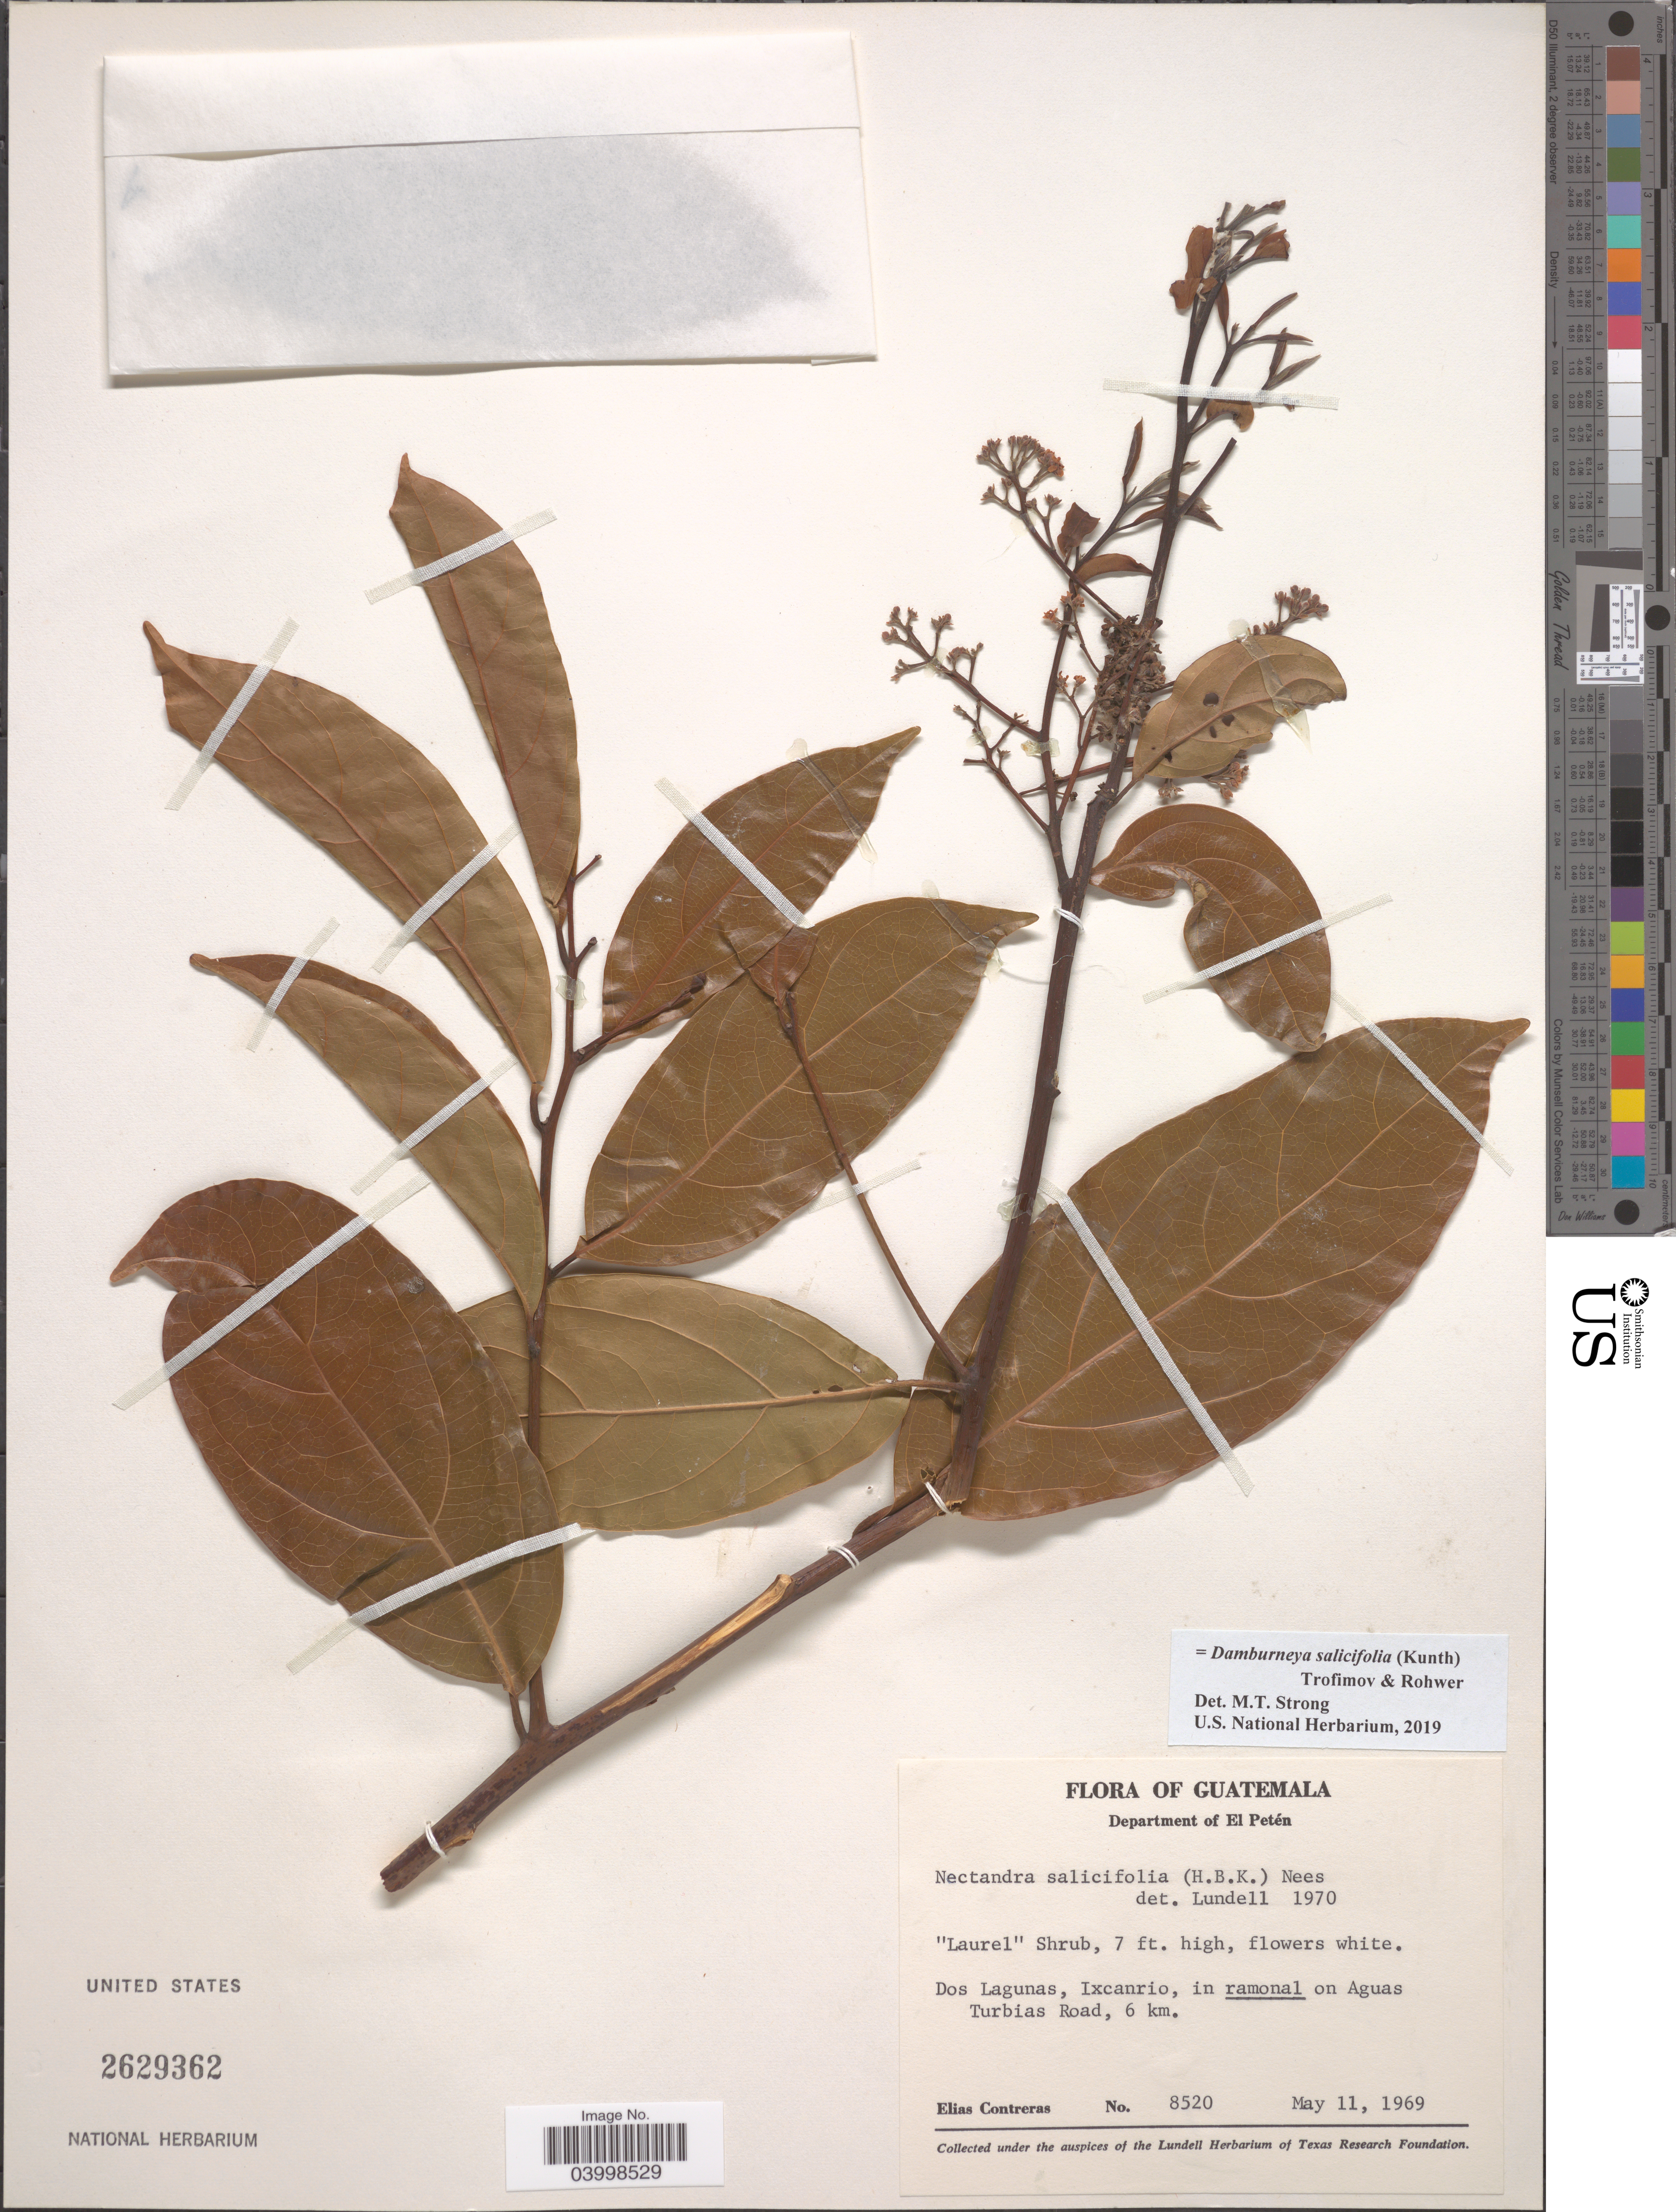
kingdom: Plantae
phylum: Tracheophyta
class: Magnoliopsida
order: Laurales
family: Lauraceae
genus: Damburneya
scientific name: Damburneya salicifolia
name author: (Kunth) Trofimov & Rohwer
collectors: E. Contreras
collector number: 8520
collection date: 1969-05-11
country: Guatemala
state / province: El Peten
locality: Department of El Petén. Dos Lagunas, Ixcanrio, in ramonal on Aguas Turbias Road, 6 km.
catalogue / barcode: US 2629362